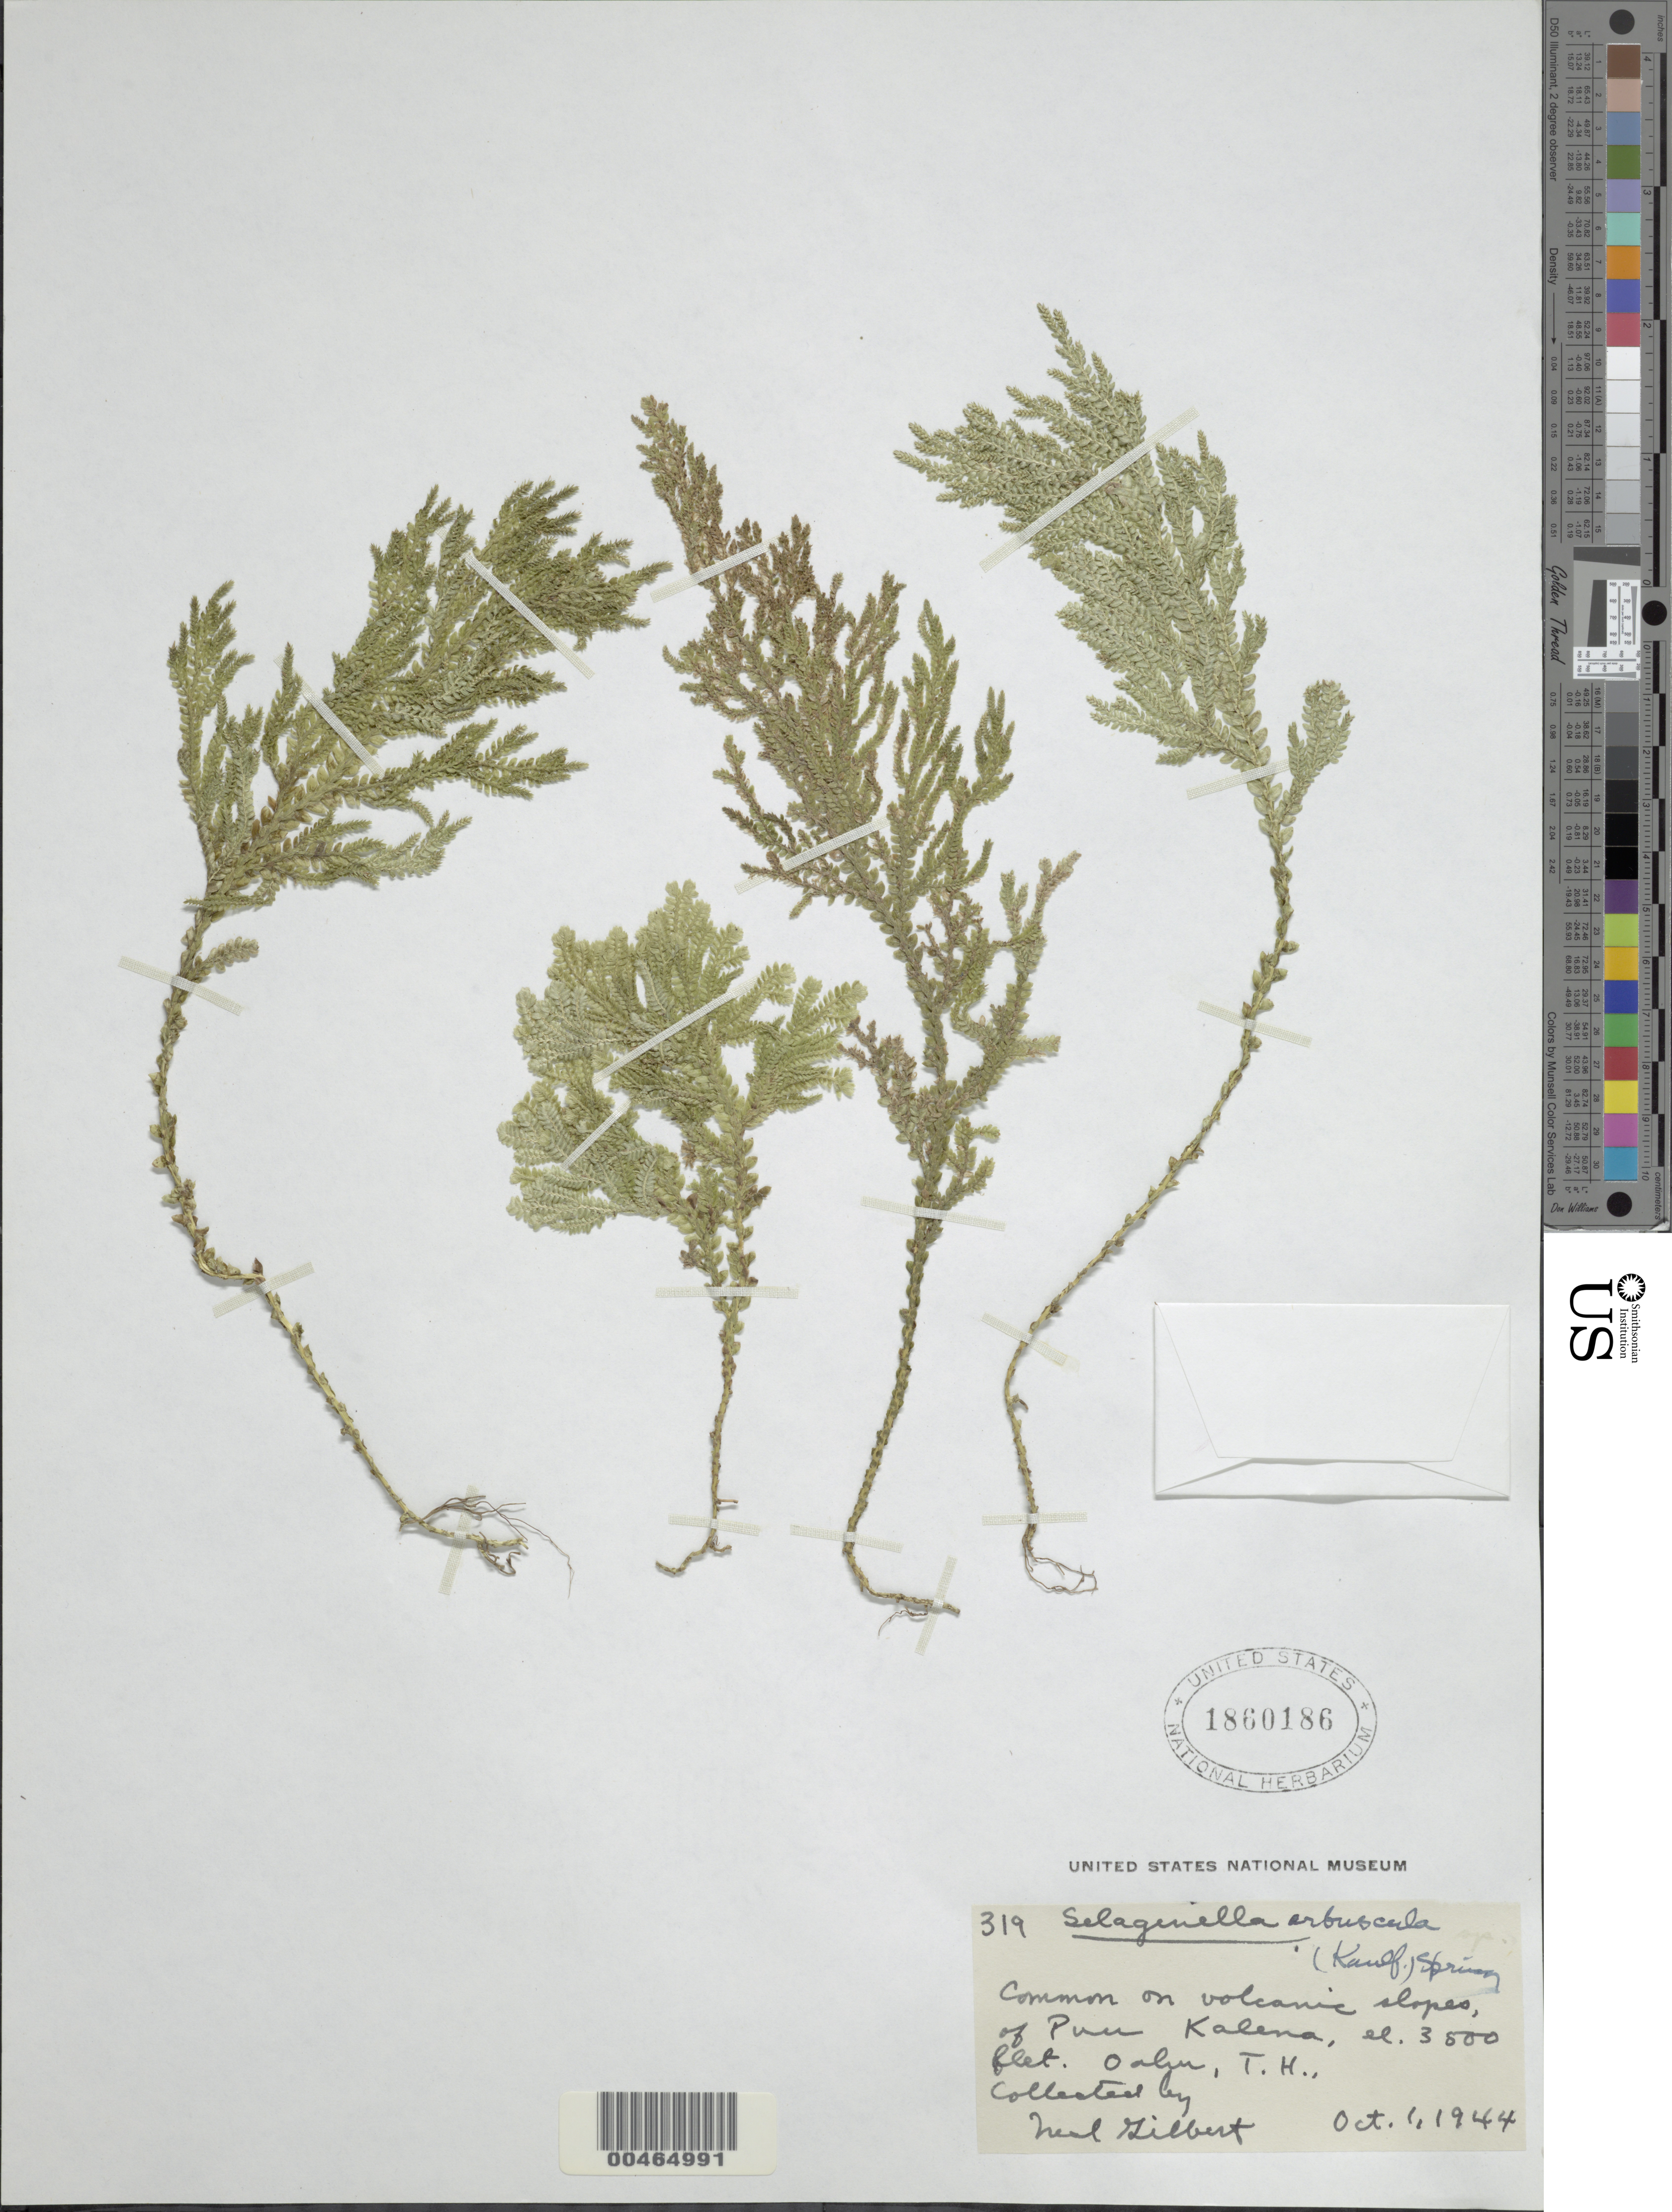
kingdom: Plantae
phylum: Tracheophyta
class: Lycopodiopsida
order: Selaginellales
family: Selaginellaceae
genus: Selaginella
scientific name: Selaginella arbuscula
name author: (Kualf.) Spring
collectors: N. Gilbert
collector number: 319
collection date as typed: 1 Oct 1944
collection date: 1944-10-01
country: United States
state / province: Hawaii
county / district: Honolulu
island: Oahu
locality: Puu Kalena, Oahu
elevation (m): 1067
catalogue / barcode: US 1860186